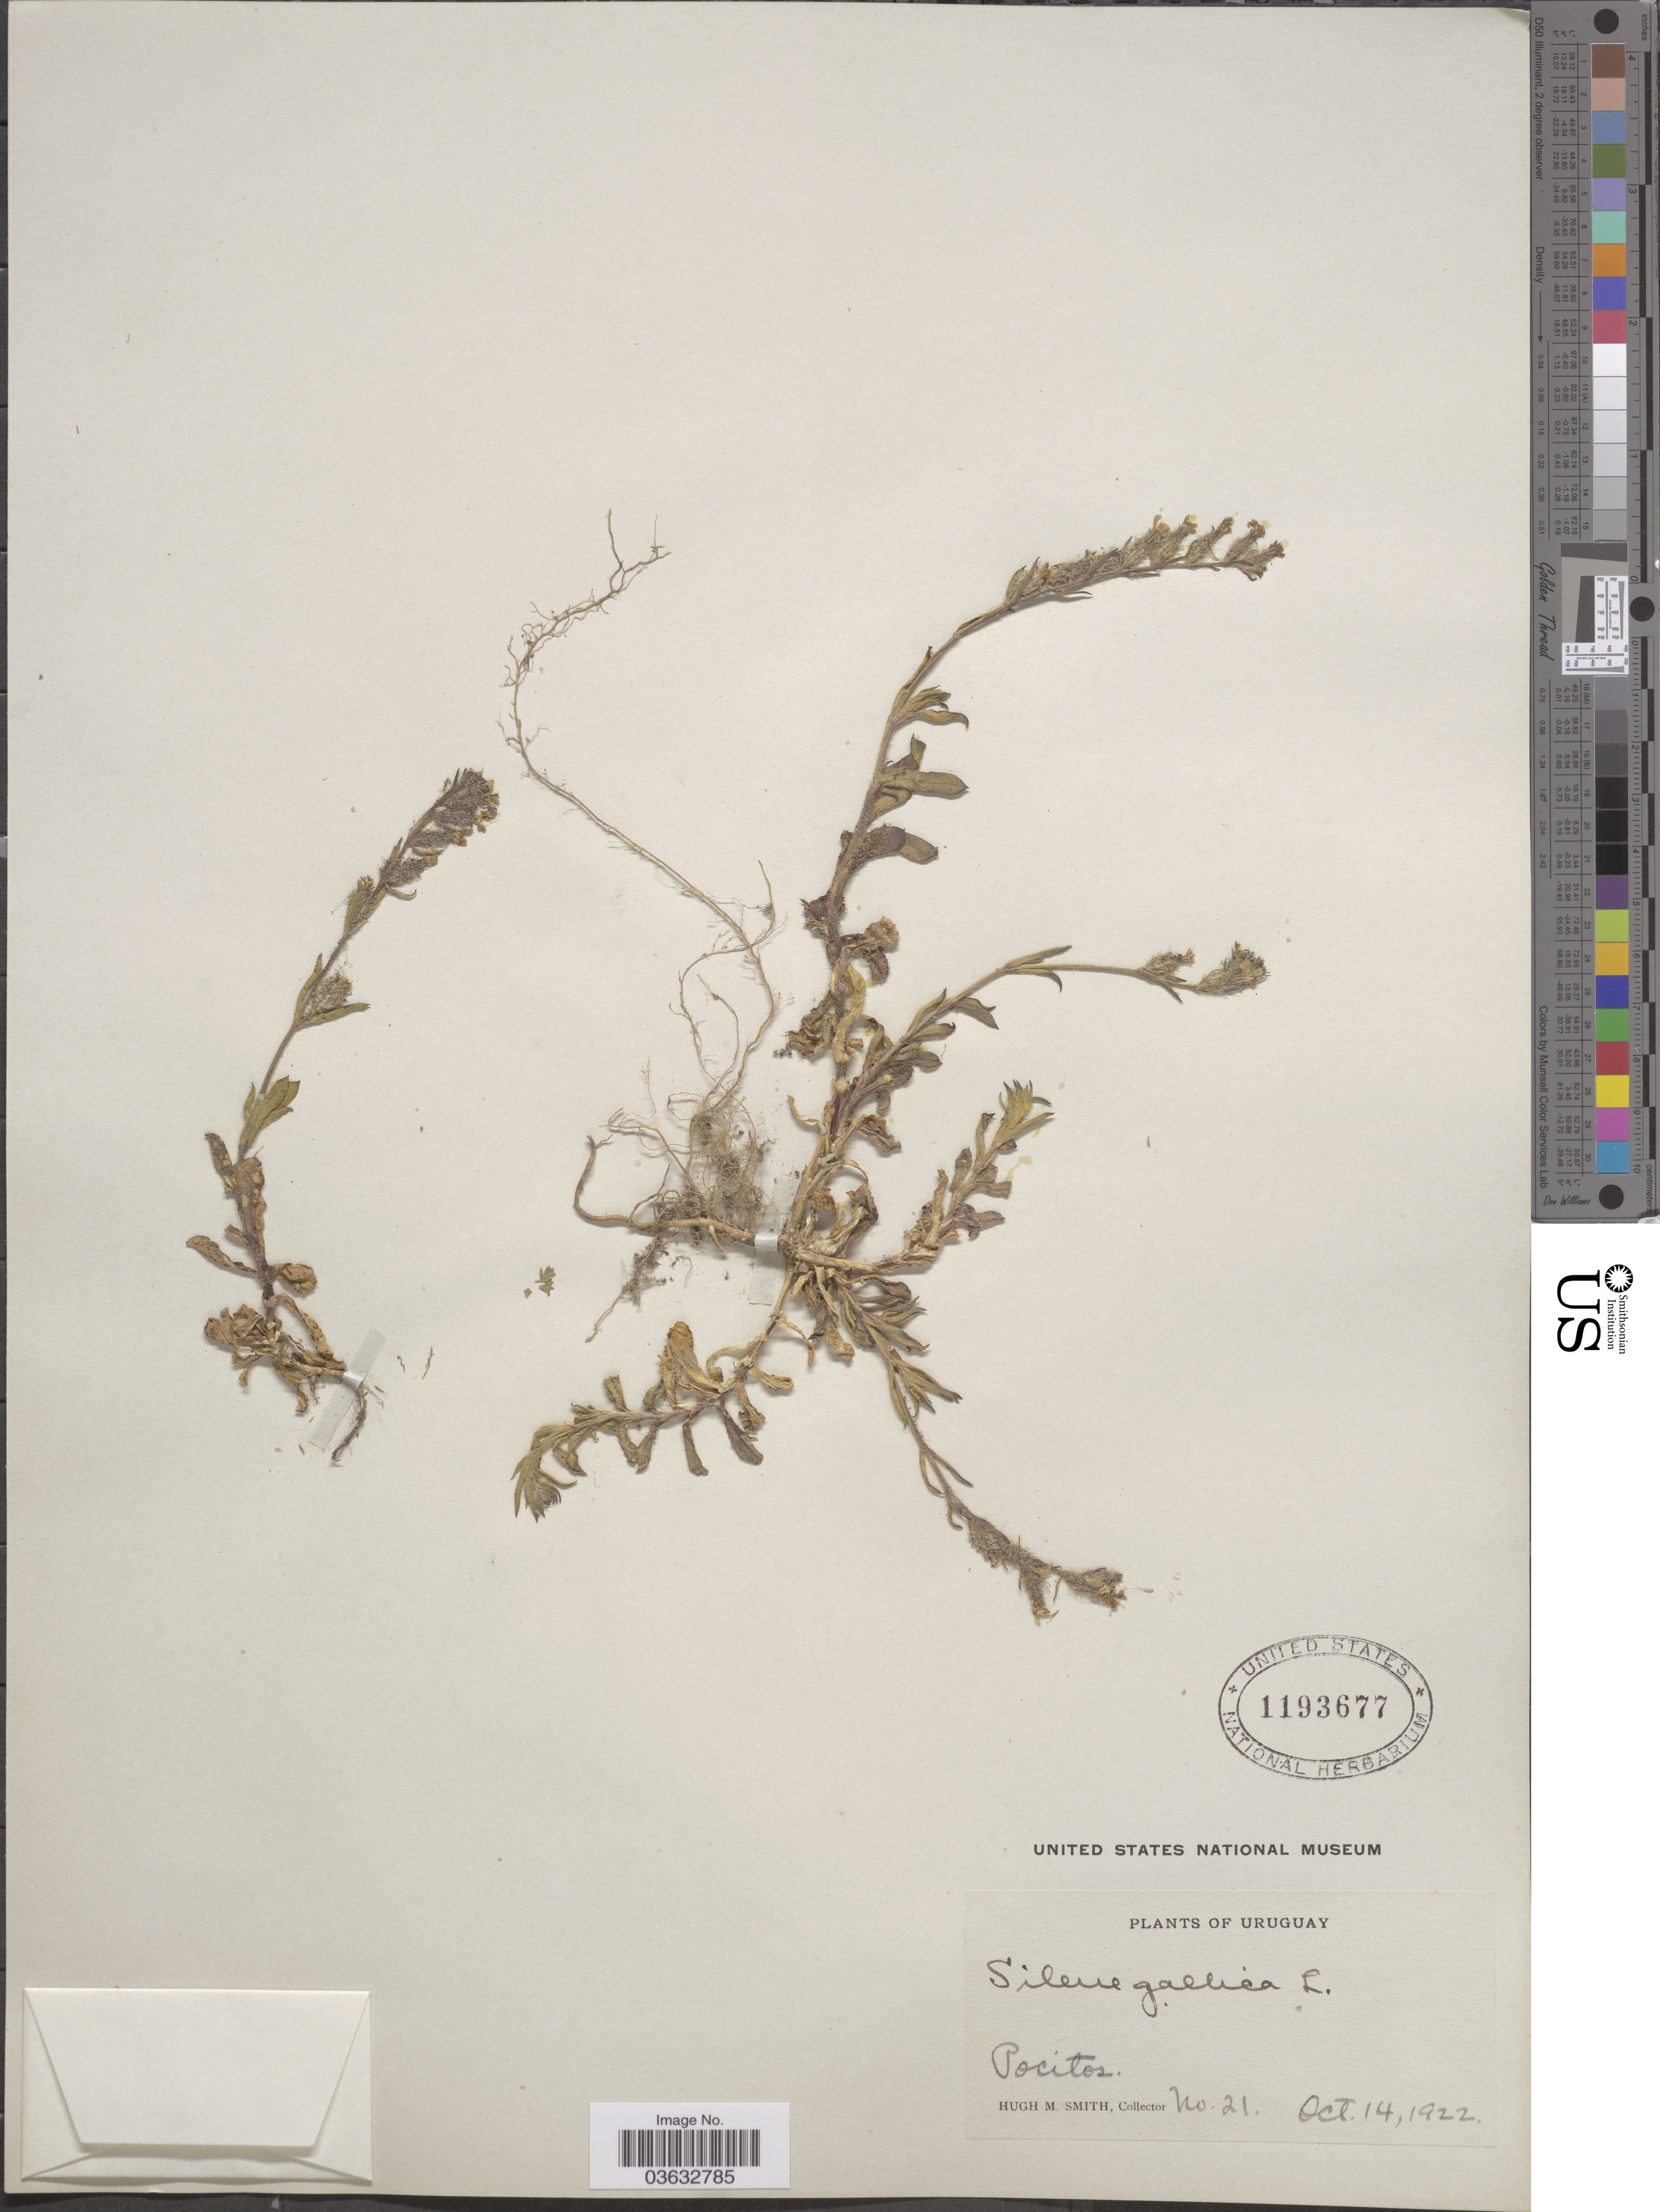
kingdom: Plantae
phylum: Tracheophyta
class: Magnoliopsida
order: Caryophyllales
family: Caryophyllaceae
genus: Silene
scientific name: Silene gallica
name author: L.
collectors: H. M. Smith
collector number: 21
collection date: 1922-10-14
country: Uruguay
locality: Pocitos.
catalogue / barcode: US 1193677